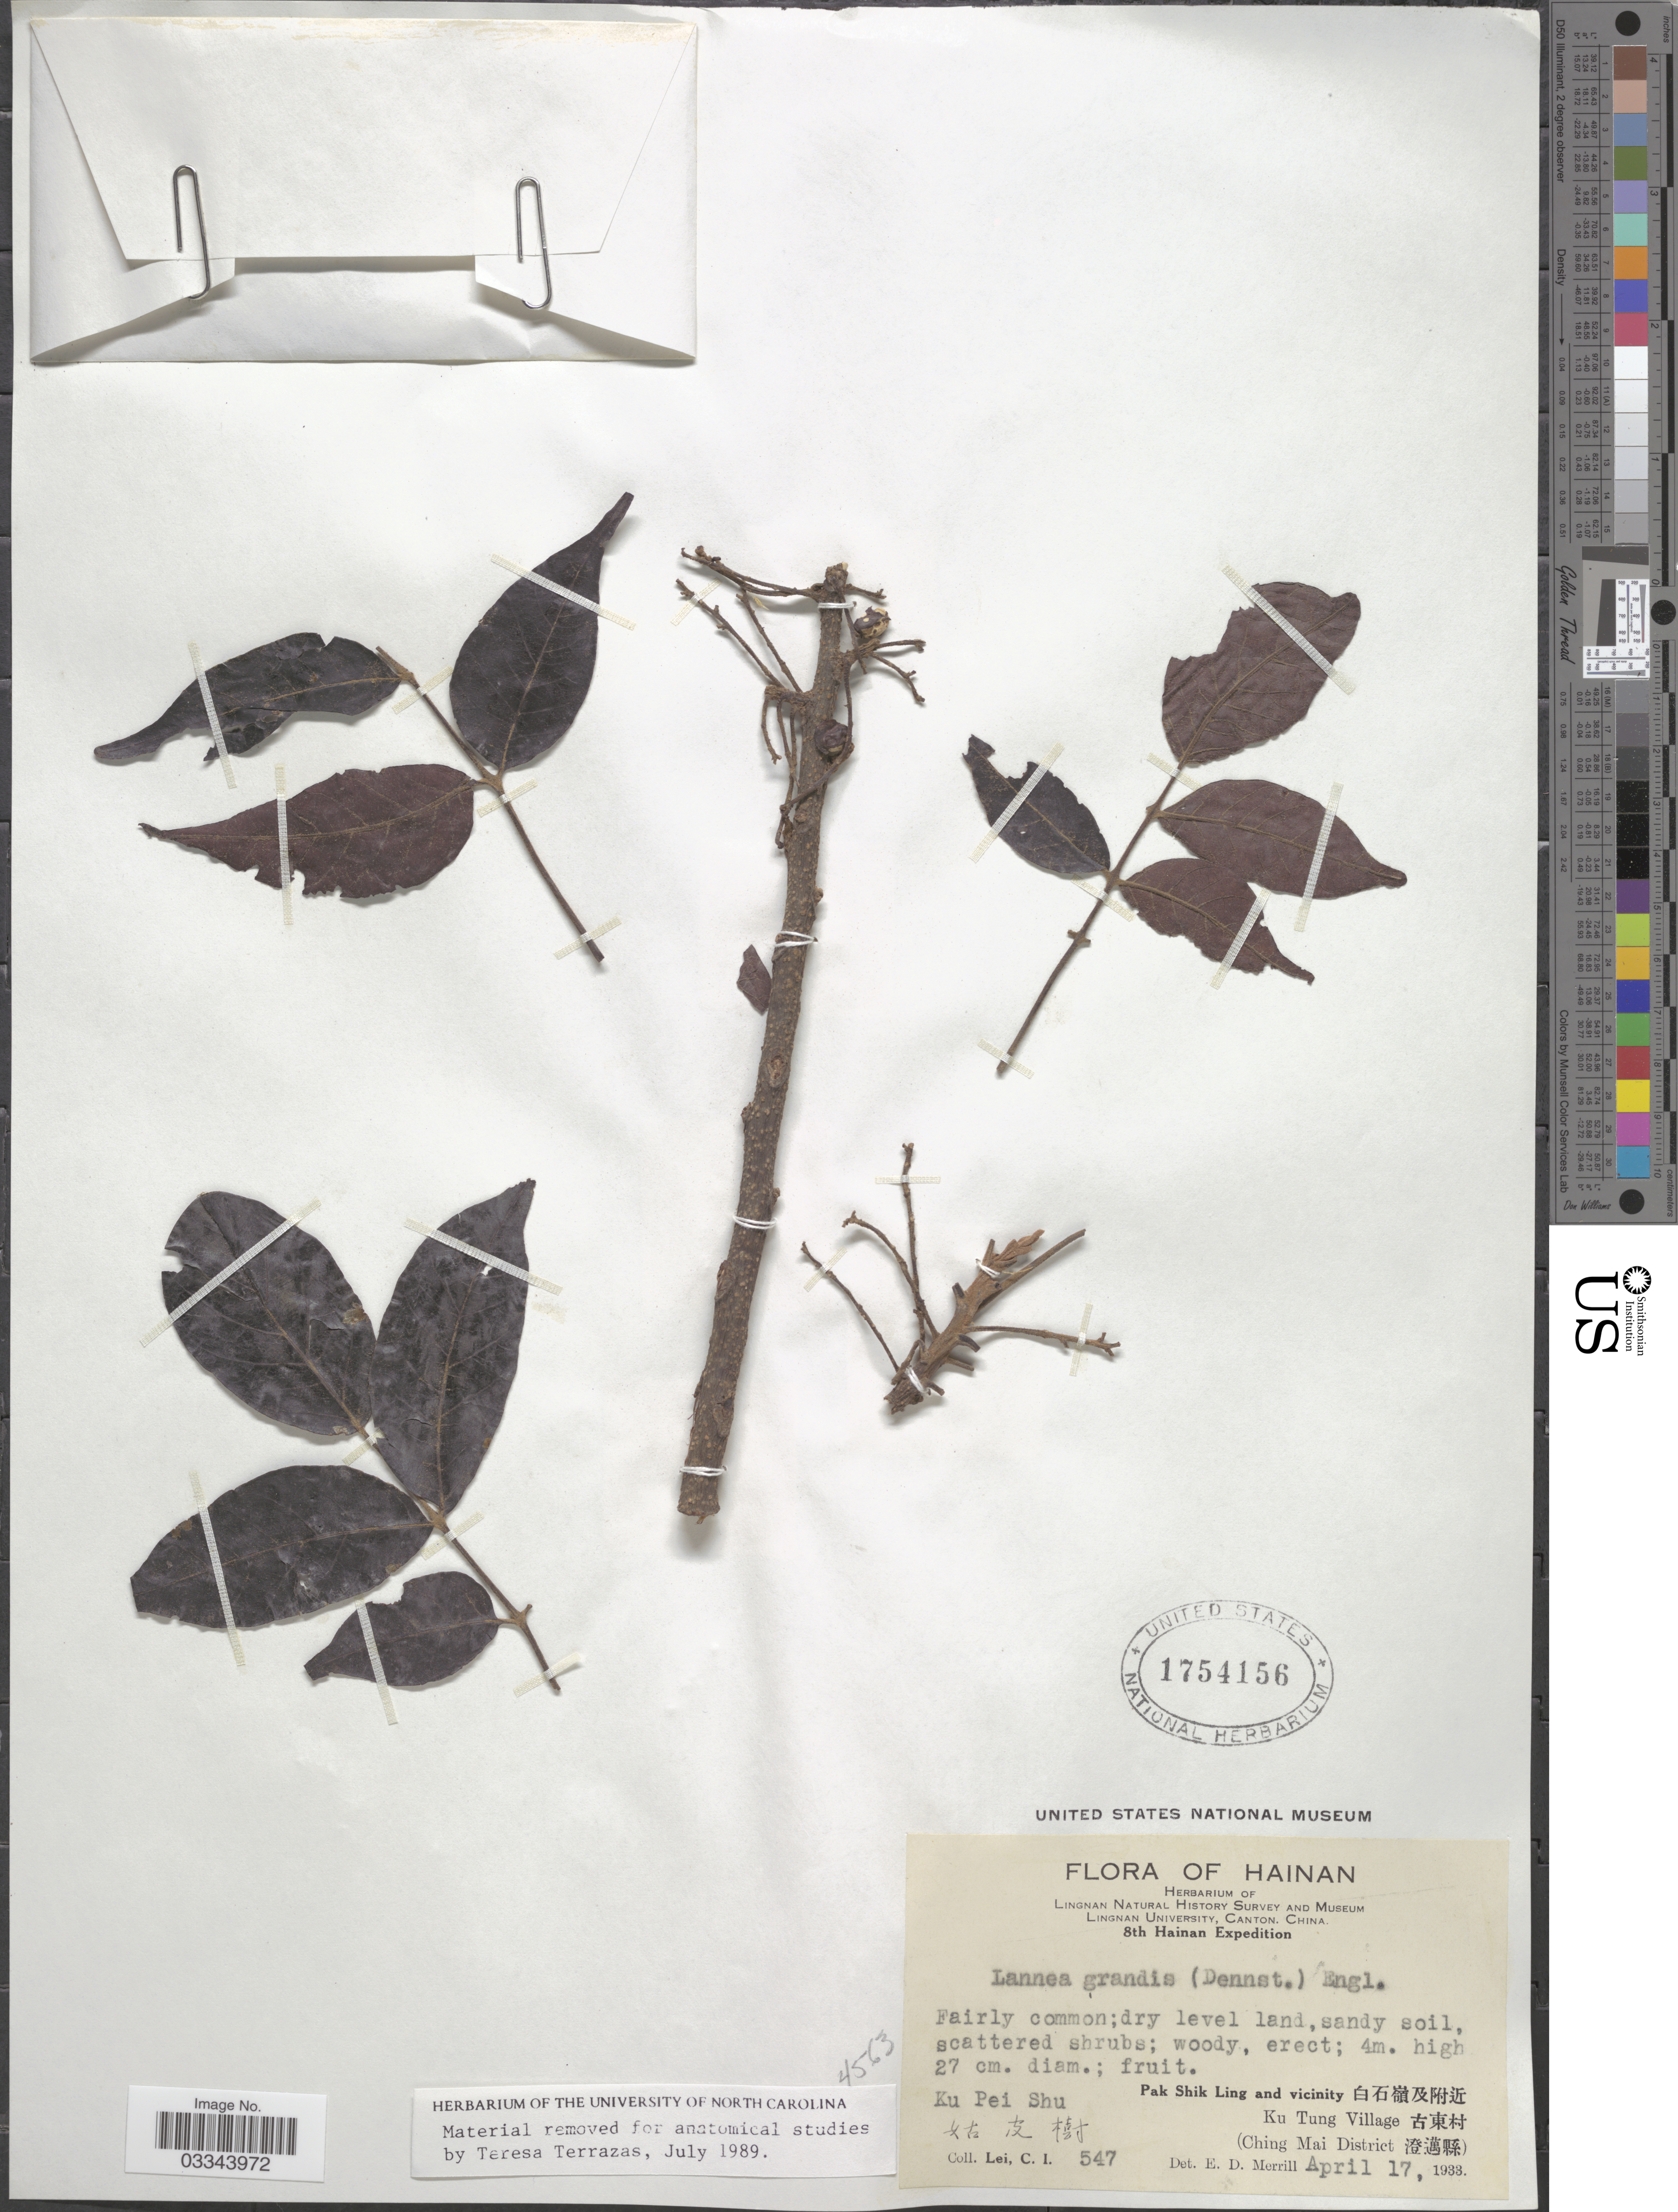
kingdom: Plantae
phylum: Tracheophyta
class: Magnoliopsida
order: Sapindales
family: Anacardiaceae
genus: Lannea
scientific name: Lannea grandis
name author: (Dennst.) Engl.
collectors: C. I. Lei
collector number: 547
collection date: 1933-04-17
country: China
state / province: Hainan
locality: KueiShu, Pak Shik Ling and vicinity, Ku Tung Village (Ching Mai District).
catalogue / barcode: US 1754156